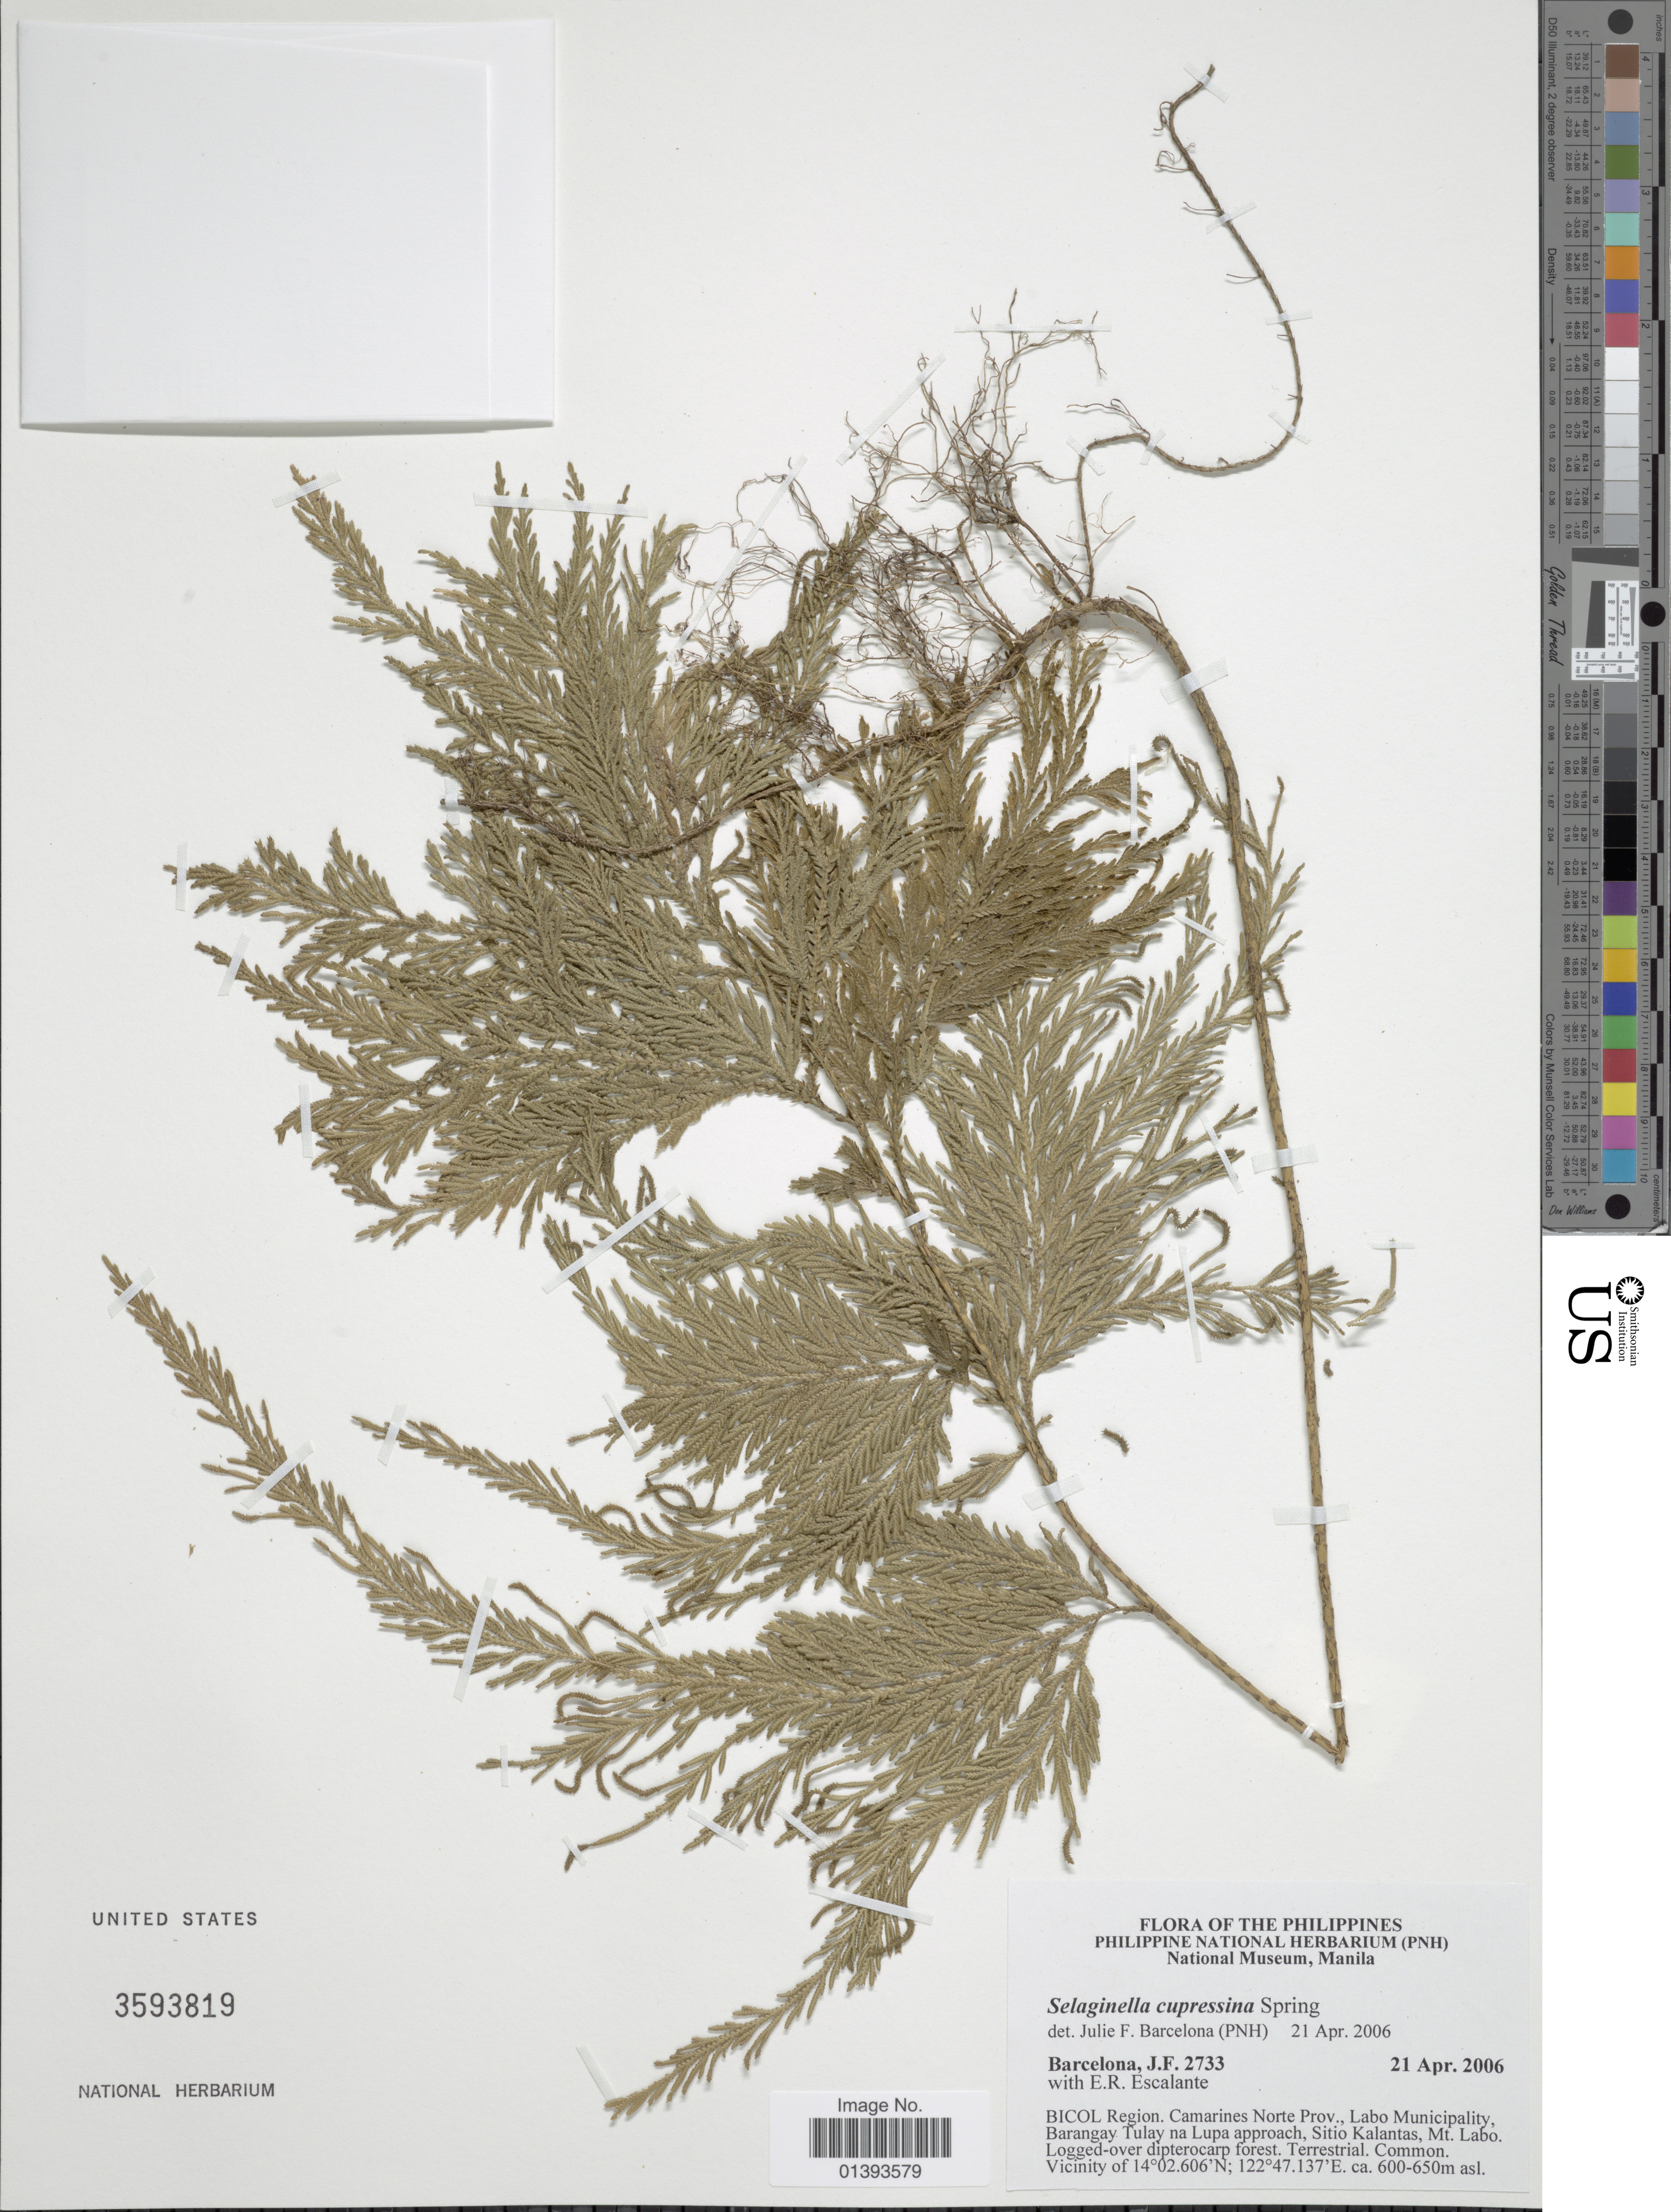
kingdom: Plantae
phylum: Tracheophyta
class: Lycopodiopsida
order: Selaginellales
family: Selaginellaceae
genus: Selaginella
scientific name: Selaginella cupressina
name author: (Willd.) Spring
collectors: J. F. Barcelona & E. Escalante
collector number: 2733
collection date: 2006-04-21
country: Philippines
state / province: Bicol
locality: Bicol region. Camarines Norte prov., Labo Municipality, barangay Tulay na Lupa approach, Sitio Kalantas, mt. Labo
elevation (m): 600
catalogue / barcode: US 3593819